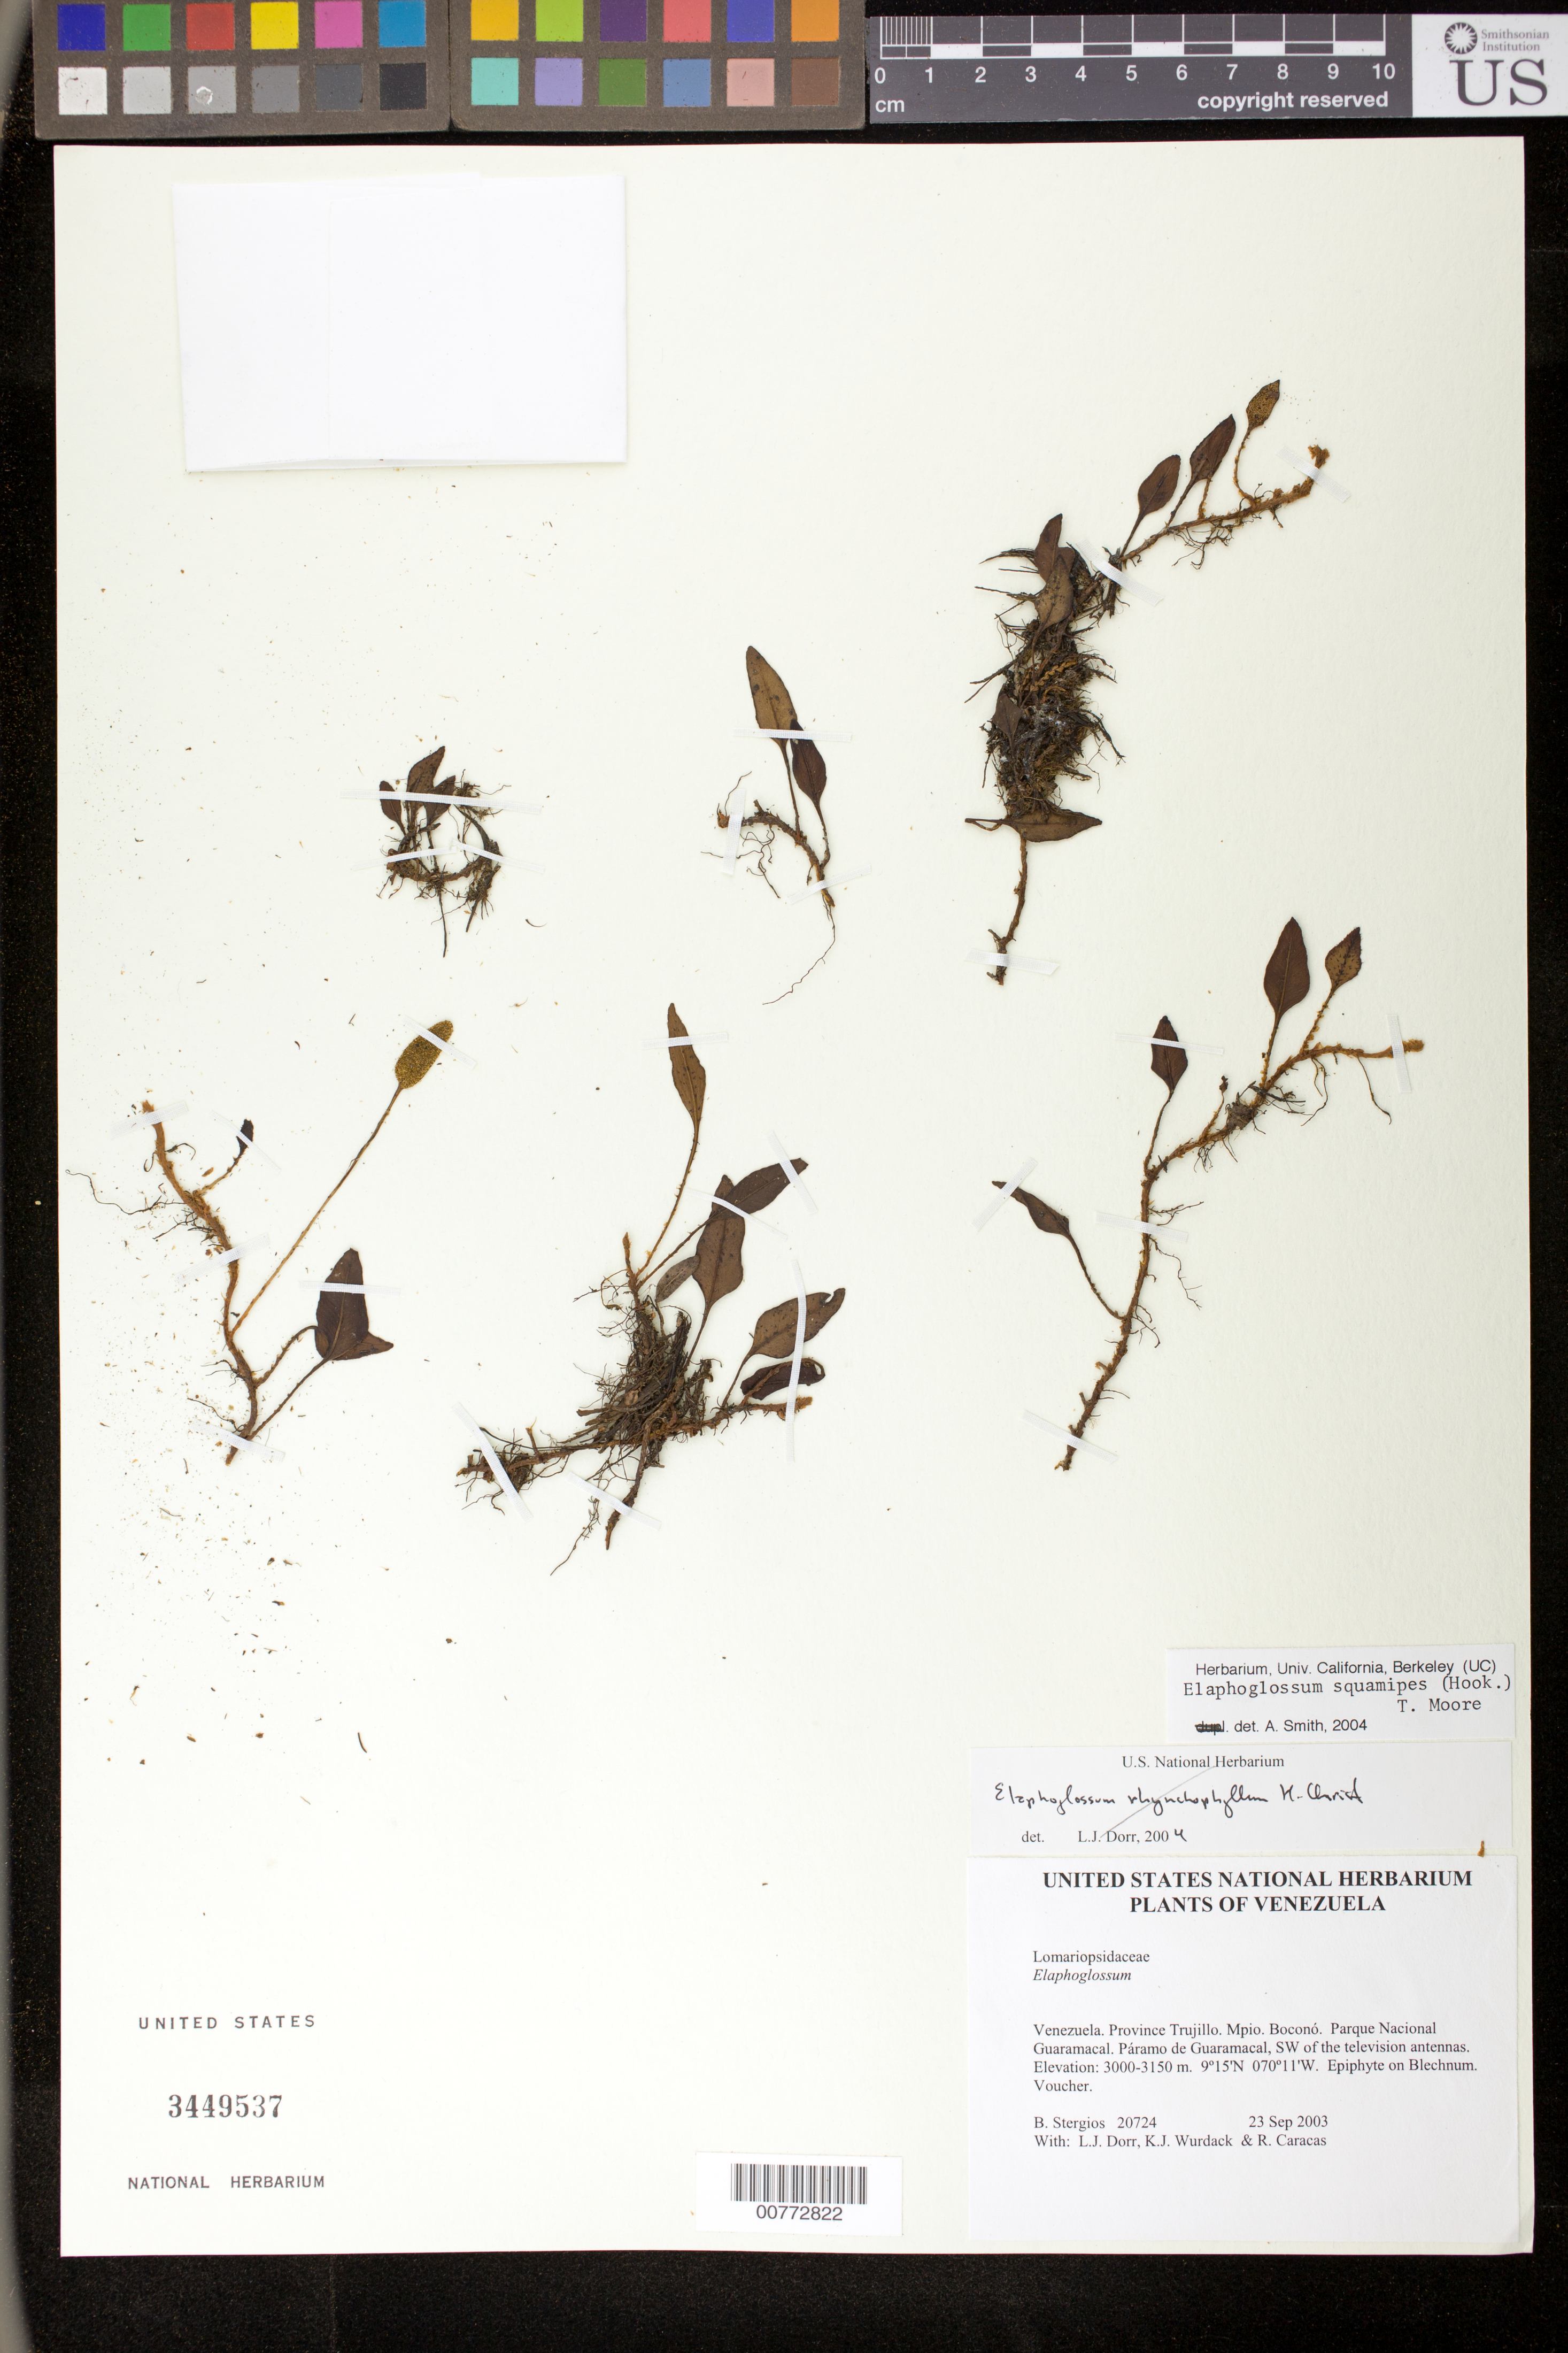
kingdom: Plantae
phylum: Tracheophyta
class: Polypodiopsida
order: Polypodiales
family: Dryopteridaceae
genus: Elaphoglossum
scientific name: Elaphoglossum squamipes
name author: (Hook.) T. Moore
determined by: Smith, Alan R., (UC)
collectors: B. G. Stergios, L. J. Dorr, K. Wurdack & R. Caracas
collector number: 20724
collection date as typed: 23 Sep 2003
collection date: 2003-09-23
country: Venezuela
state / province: Trujillo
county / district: Boconó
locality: Parque Nacional Guaramacal. Páramo de Guaramacal, SW of the television antennas.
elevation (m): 3000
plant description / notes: PORT, US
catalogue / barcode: US 3449537